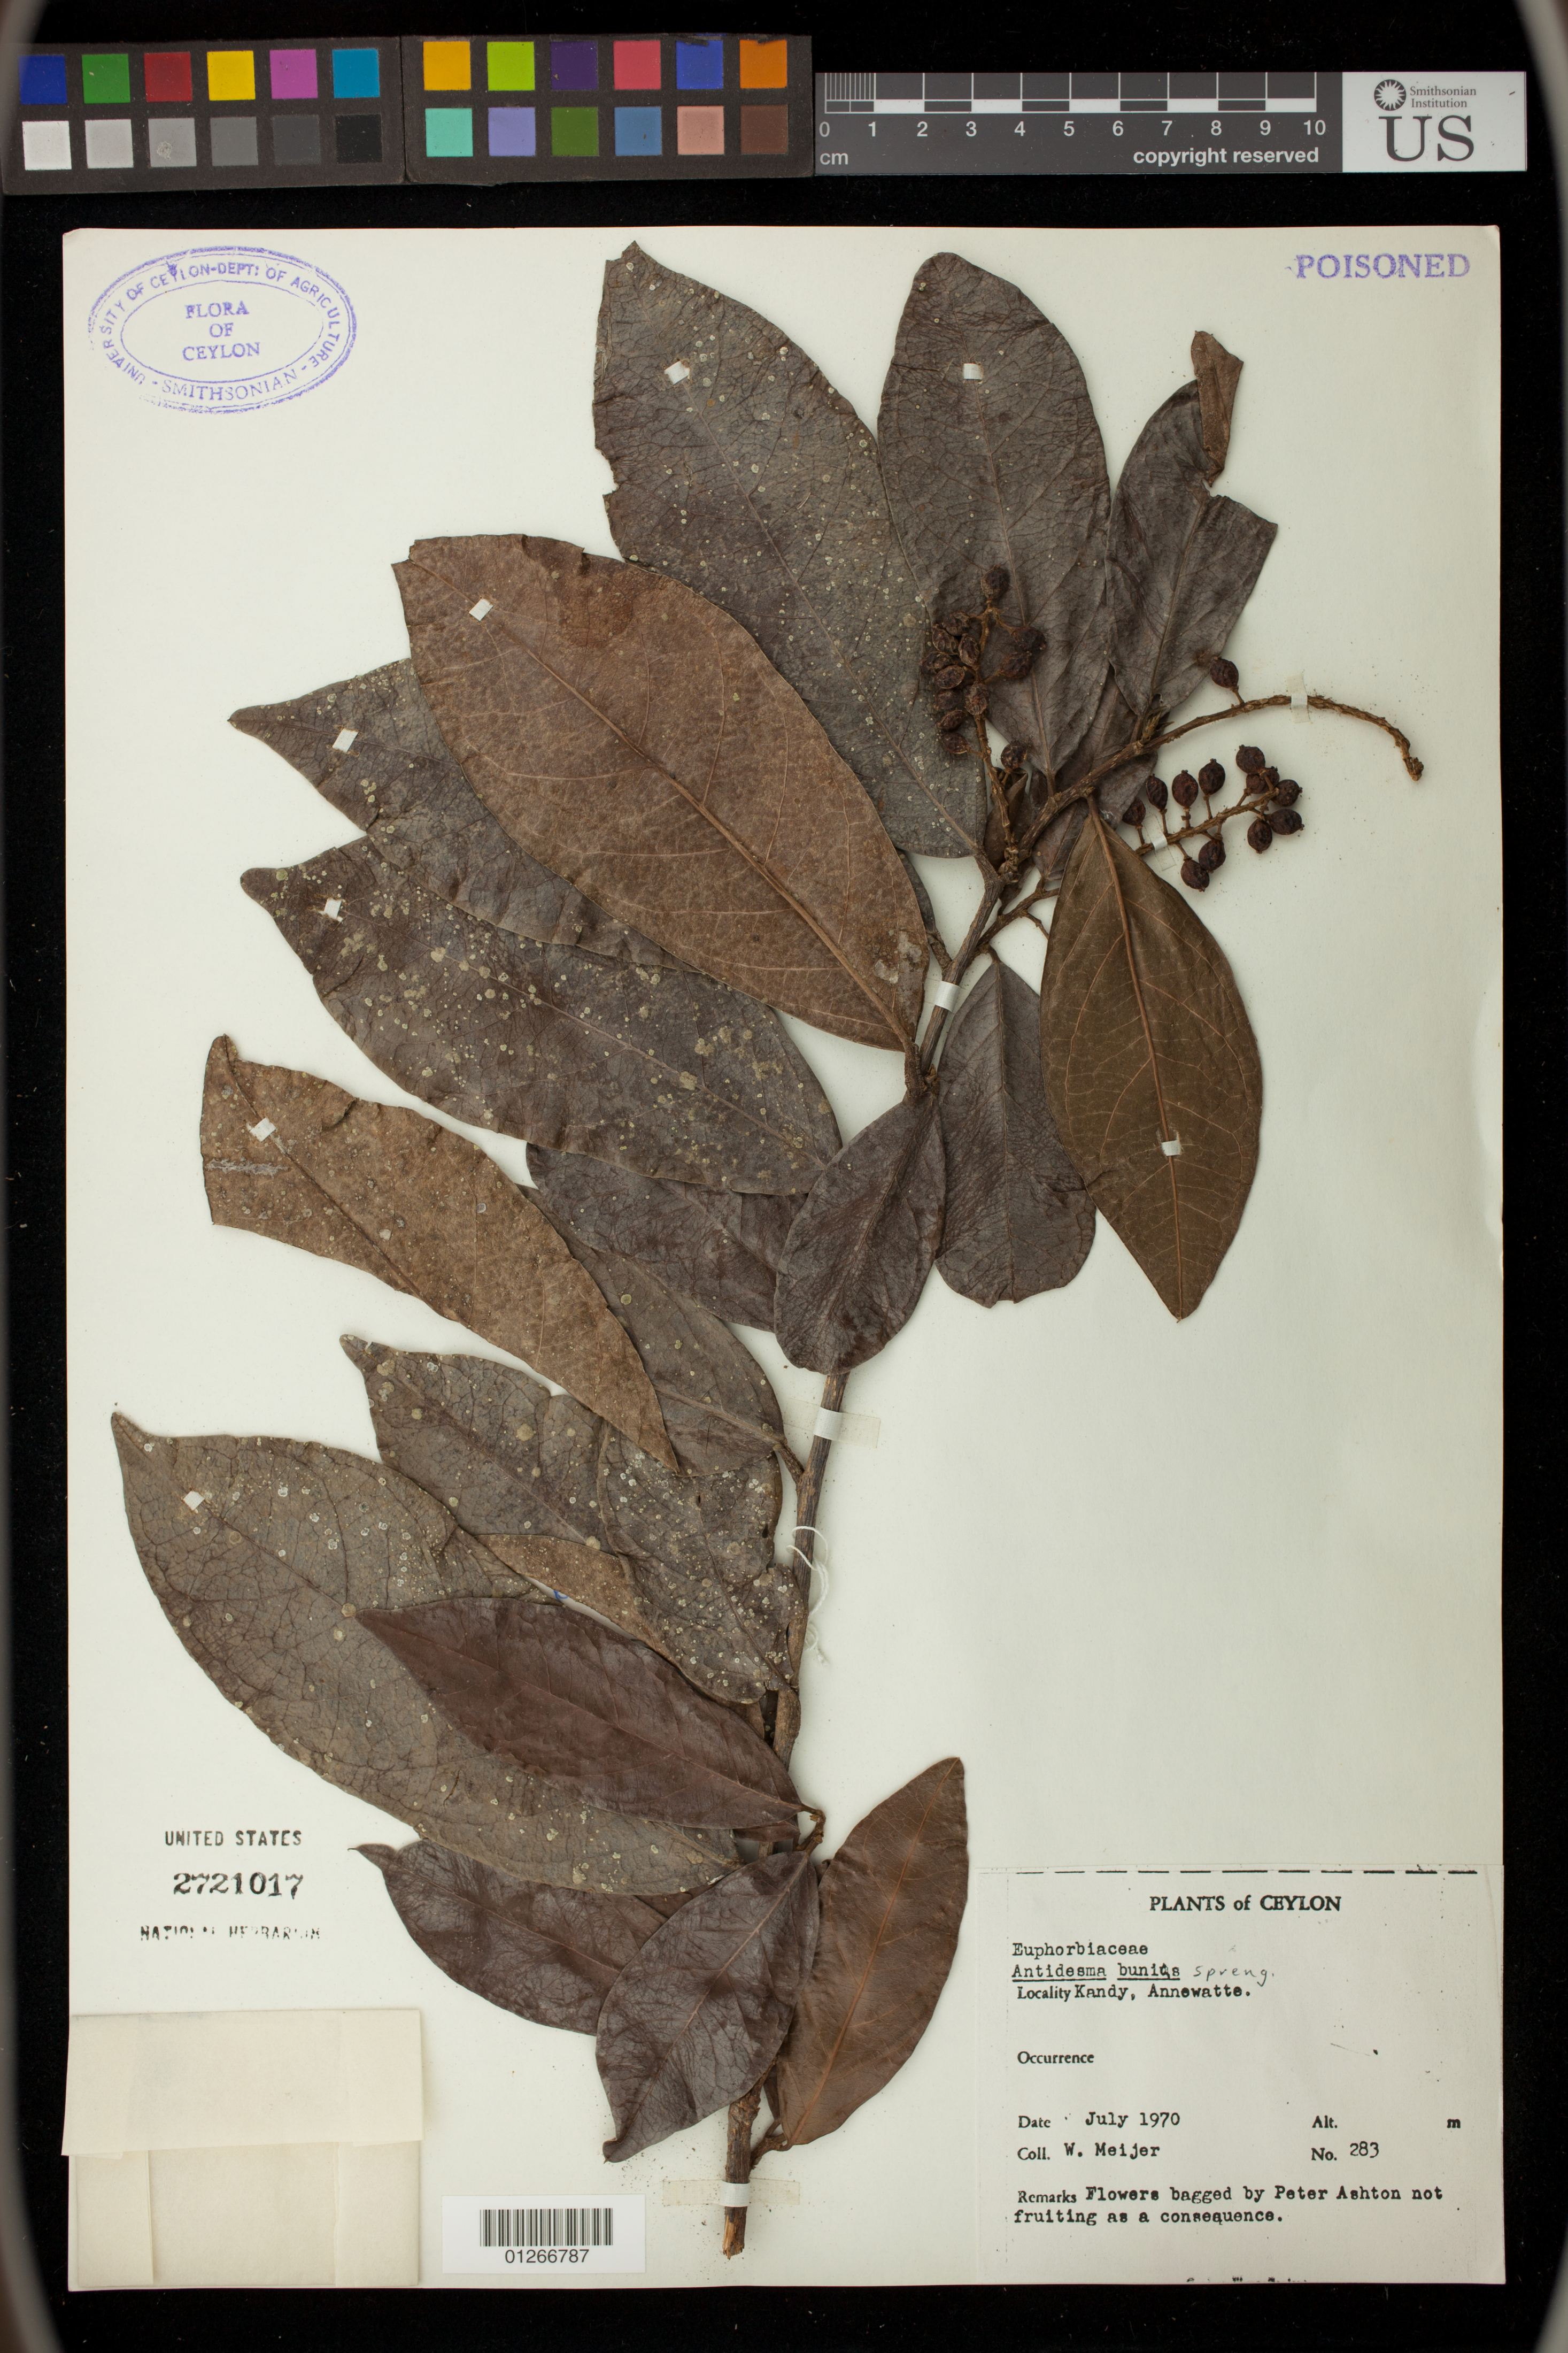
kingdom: Plantae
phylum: Tracheophyta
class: Magnoliopsida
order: Malpighiales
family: Phyllanthaceae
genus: Antidesma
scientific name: Antidesma bunius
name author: (L.) Spreng.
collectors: W. Meijer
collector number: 283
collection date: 1970-07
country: Sri Lanka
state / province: Central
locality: Kandy, Annewatte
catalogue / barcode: US 2721017